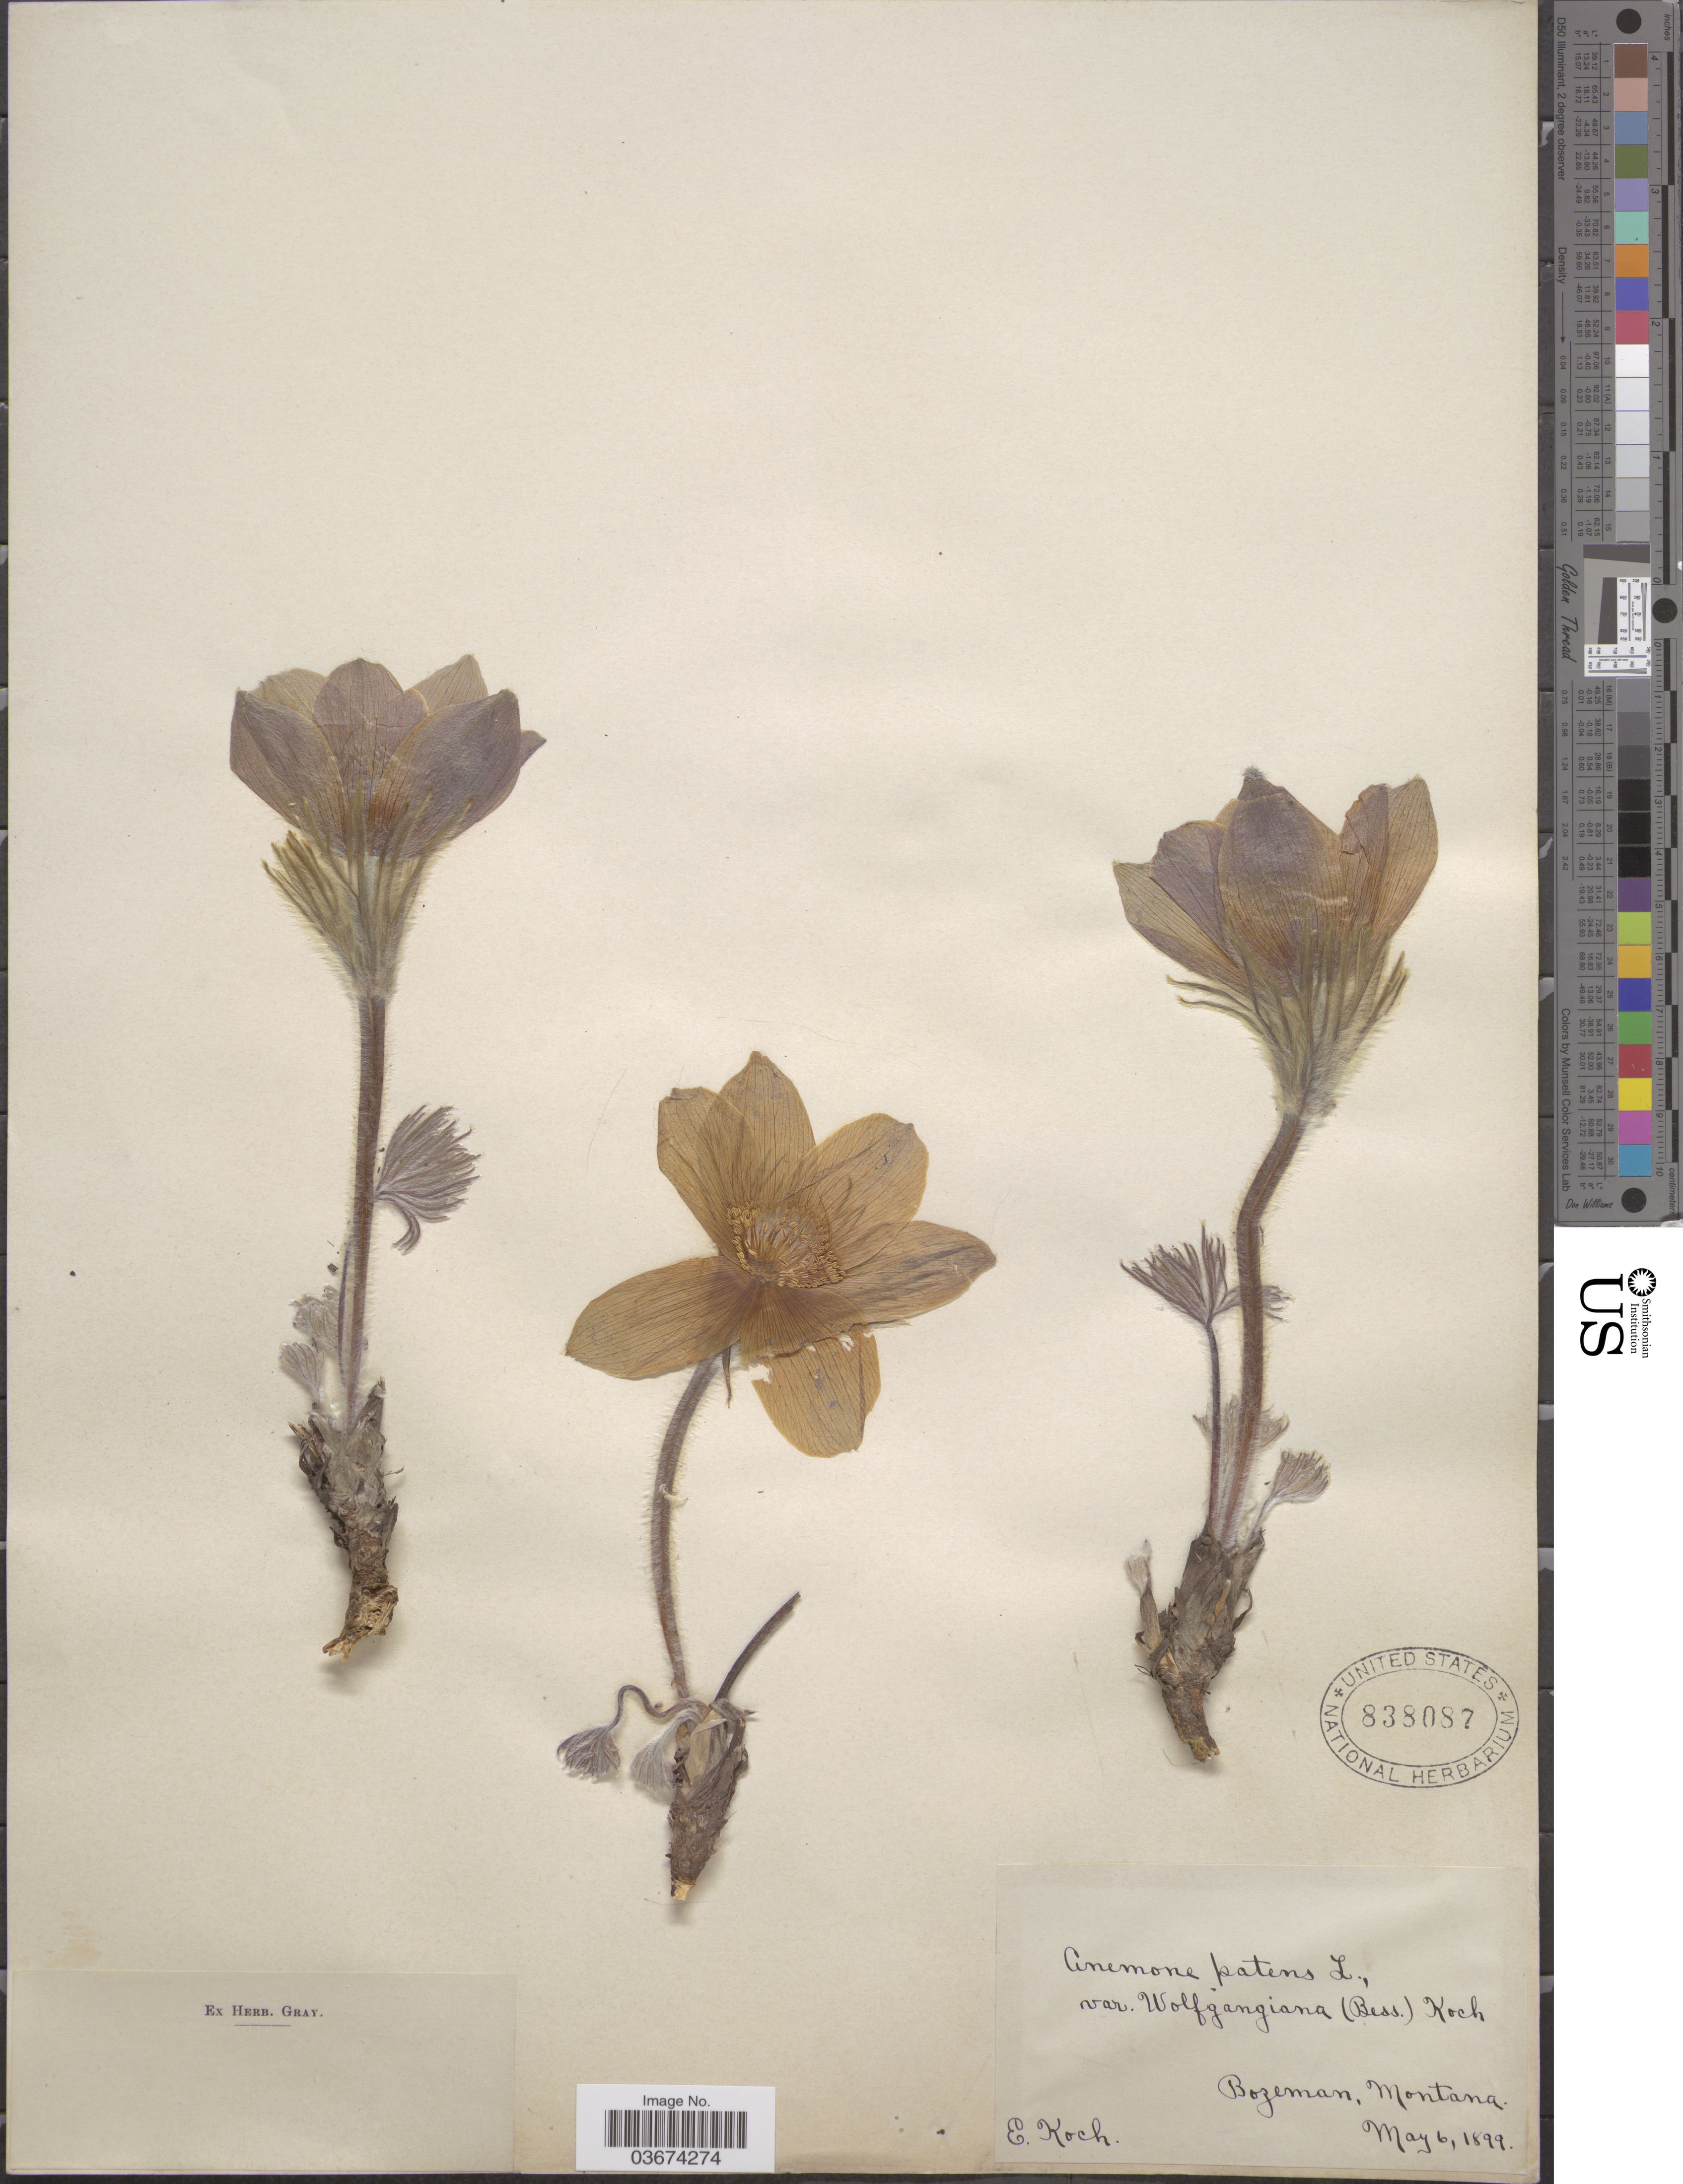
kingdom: Plantae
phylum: Tracheophyta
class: Magnoliopsida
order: Ranunculales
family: Ranunculaceae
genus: Pulsatilla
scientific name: Pulsatilla nuttalliana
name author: (DC.) Bercht. & J. Presl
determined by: Strong, Mark T., (BOT), Smithsonian Institution - National Museum of Natural History (UNITED STATES)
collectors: E. Koch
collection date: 1899-05-06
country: United States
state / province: Montana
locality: Bozeman.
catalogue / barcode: US 838087